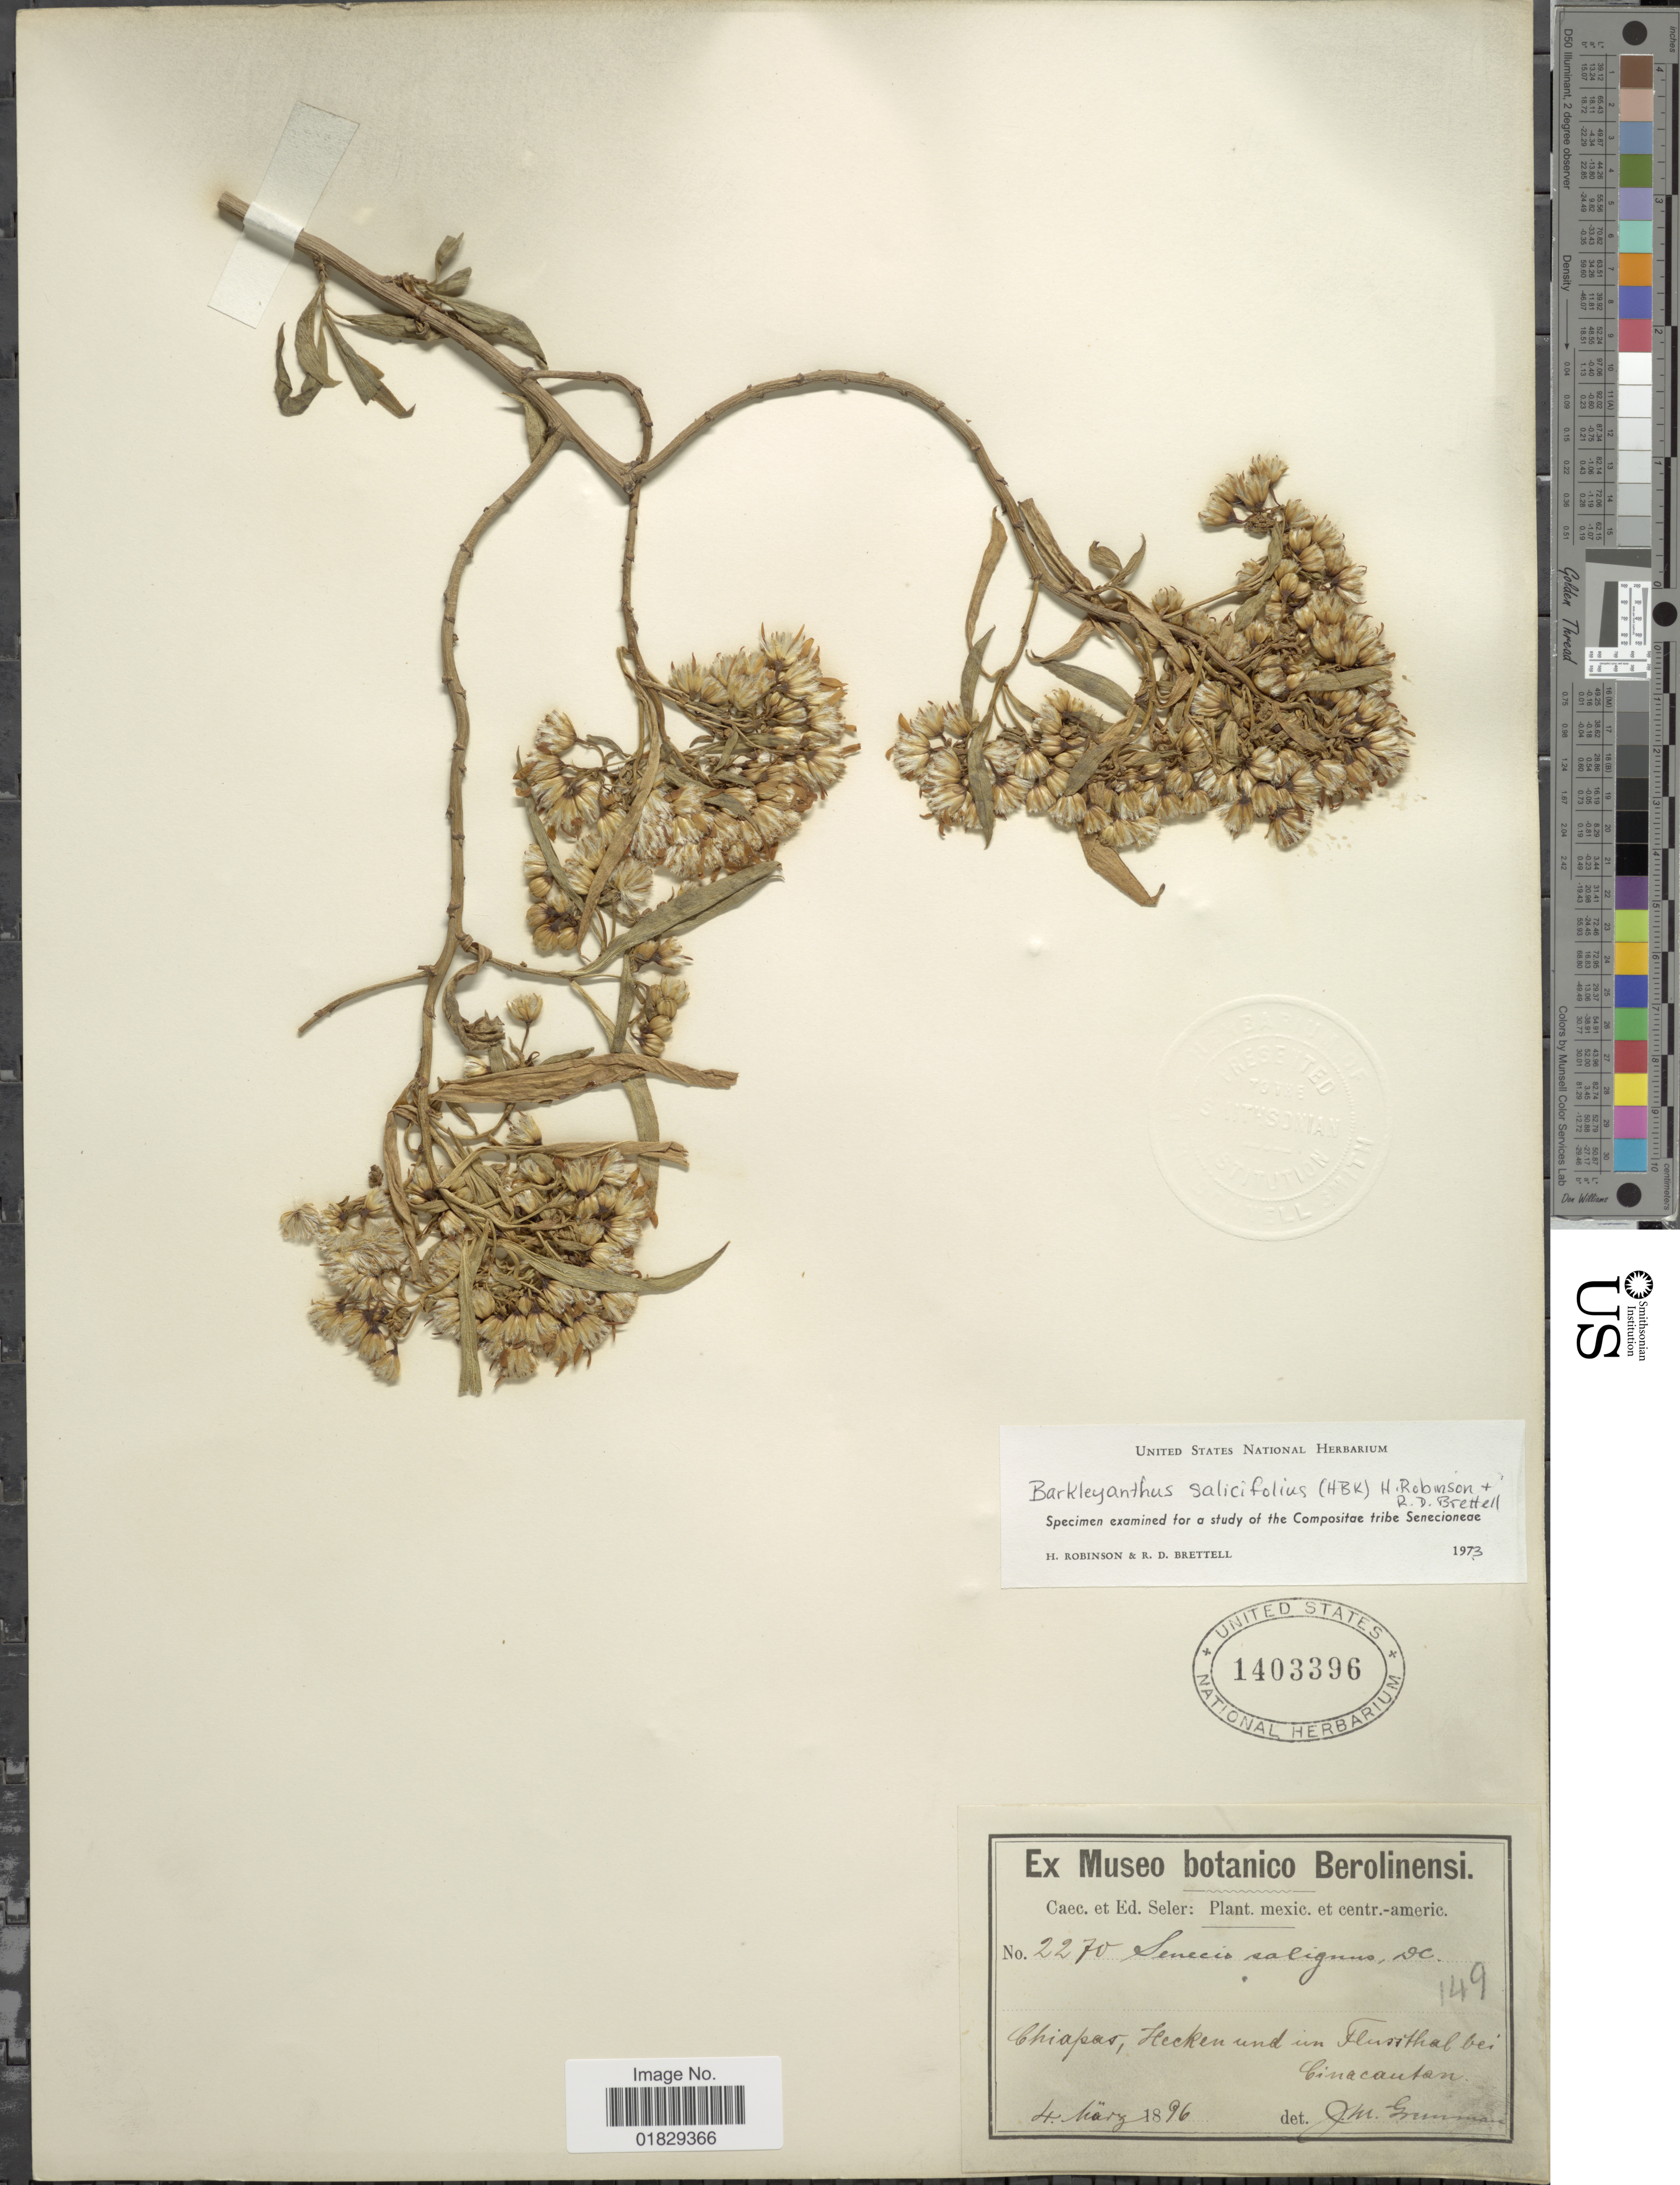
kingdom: Plantae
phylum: Tracheophyta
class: Magnoliopsida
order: Asterales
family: Asteraceae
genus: Barkleyanthus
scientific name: Barkleyanthus salicifolius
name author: (Kunth) H. Rob. & Brettell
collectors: E. Seler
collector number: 2270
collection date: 1896-03-04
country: Mexico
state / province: Chiapas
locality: Chiapas, Hecken und in Flussthal bei Cinacantan.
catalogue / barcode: US 1403396